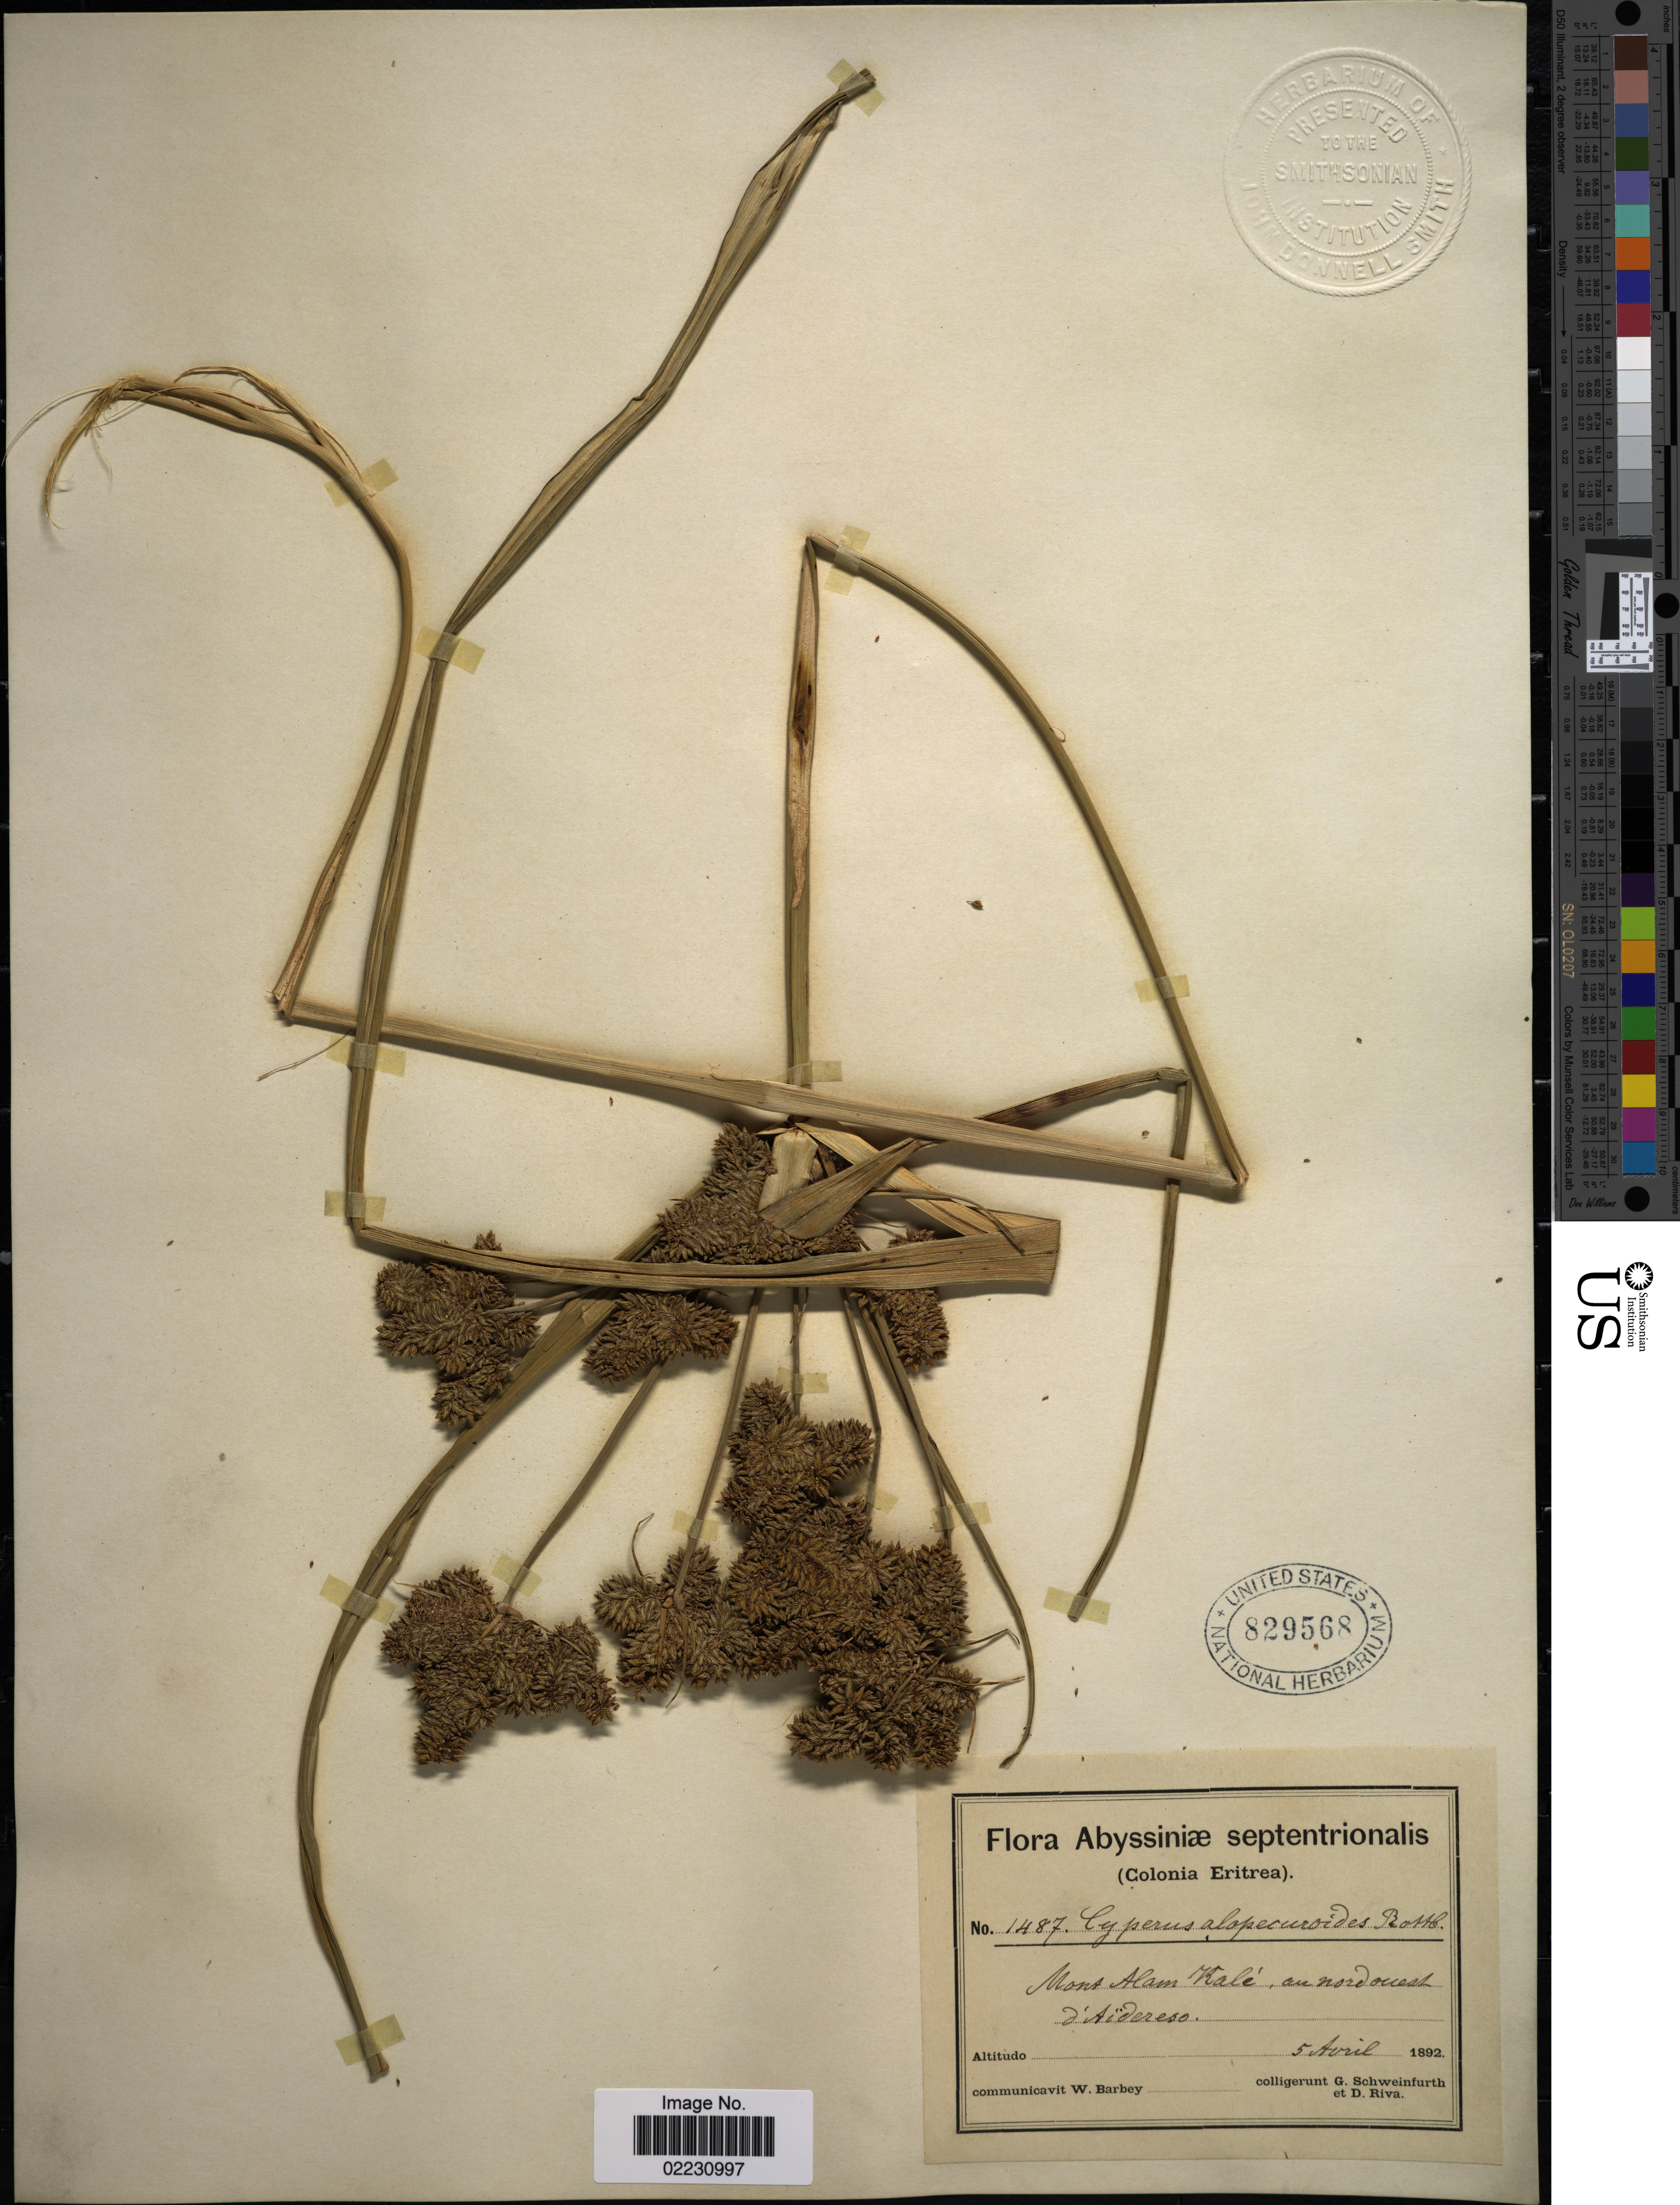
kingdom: Plantae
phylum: Tracheophyta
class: Liliopsida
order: Poales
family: Cyperaceae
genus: Cyperus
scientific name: Cyperus alopecuroides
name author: Rottb.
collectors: G. A. Schweinfurth (herbarium)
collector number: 1487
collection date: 1892-04-05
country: Eritrea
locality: Abyssinae septentrionalis, Mont Alam Kale, au nord ouest d'Aidereso.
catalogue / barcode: US 829568